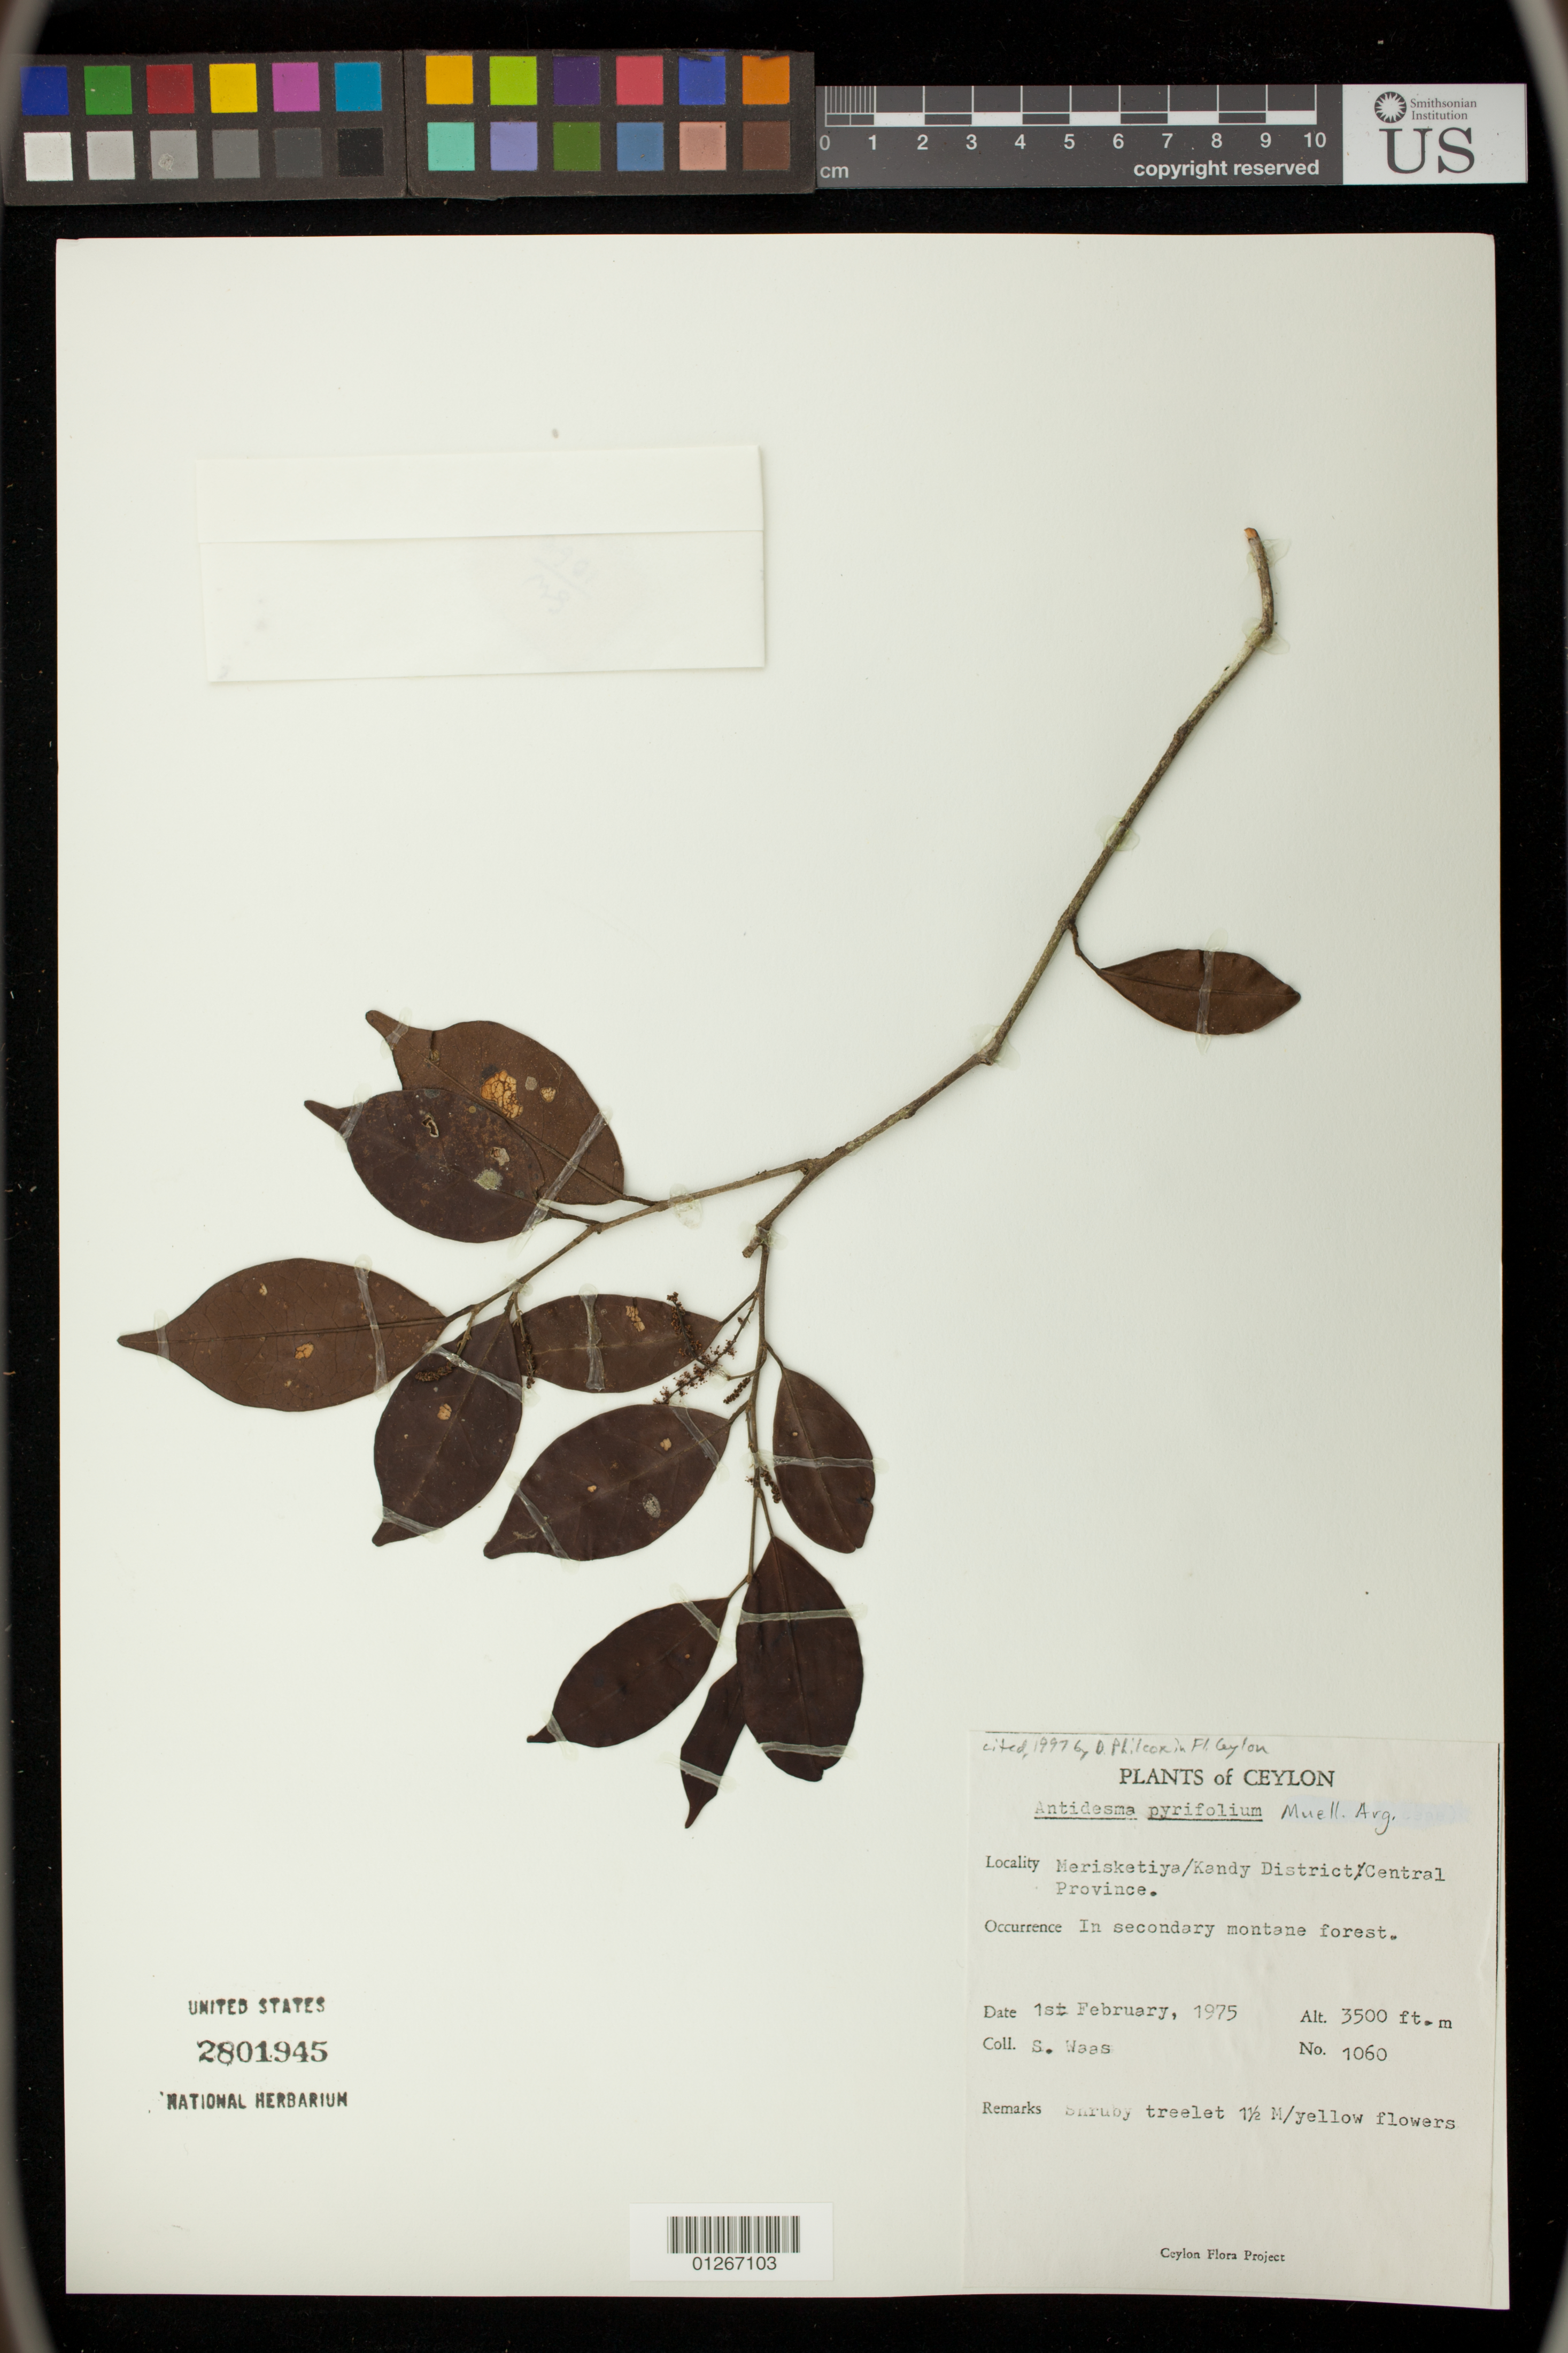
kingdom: Plantae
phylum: Tracheophyta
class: Magnoliopsida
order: Malpighiales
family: Phyllanthaceae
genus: Antidesma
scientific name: Antidesma pyrifolium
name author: Müll. Arg.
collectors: S. Waas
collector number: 1060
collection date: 1975-02-01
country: Sri Lanka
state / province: Central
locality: Merisketiya, Kandy District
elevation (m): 1067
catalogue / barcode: US 2801945